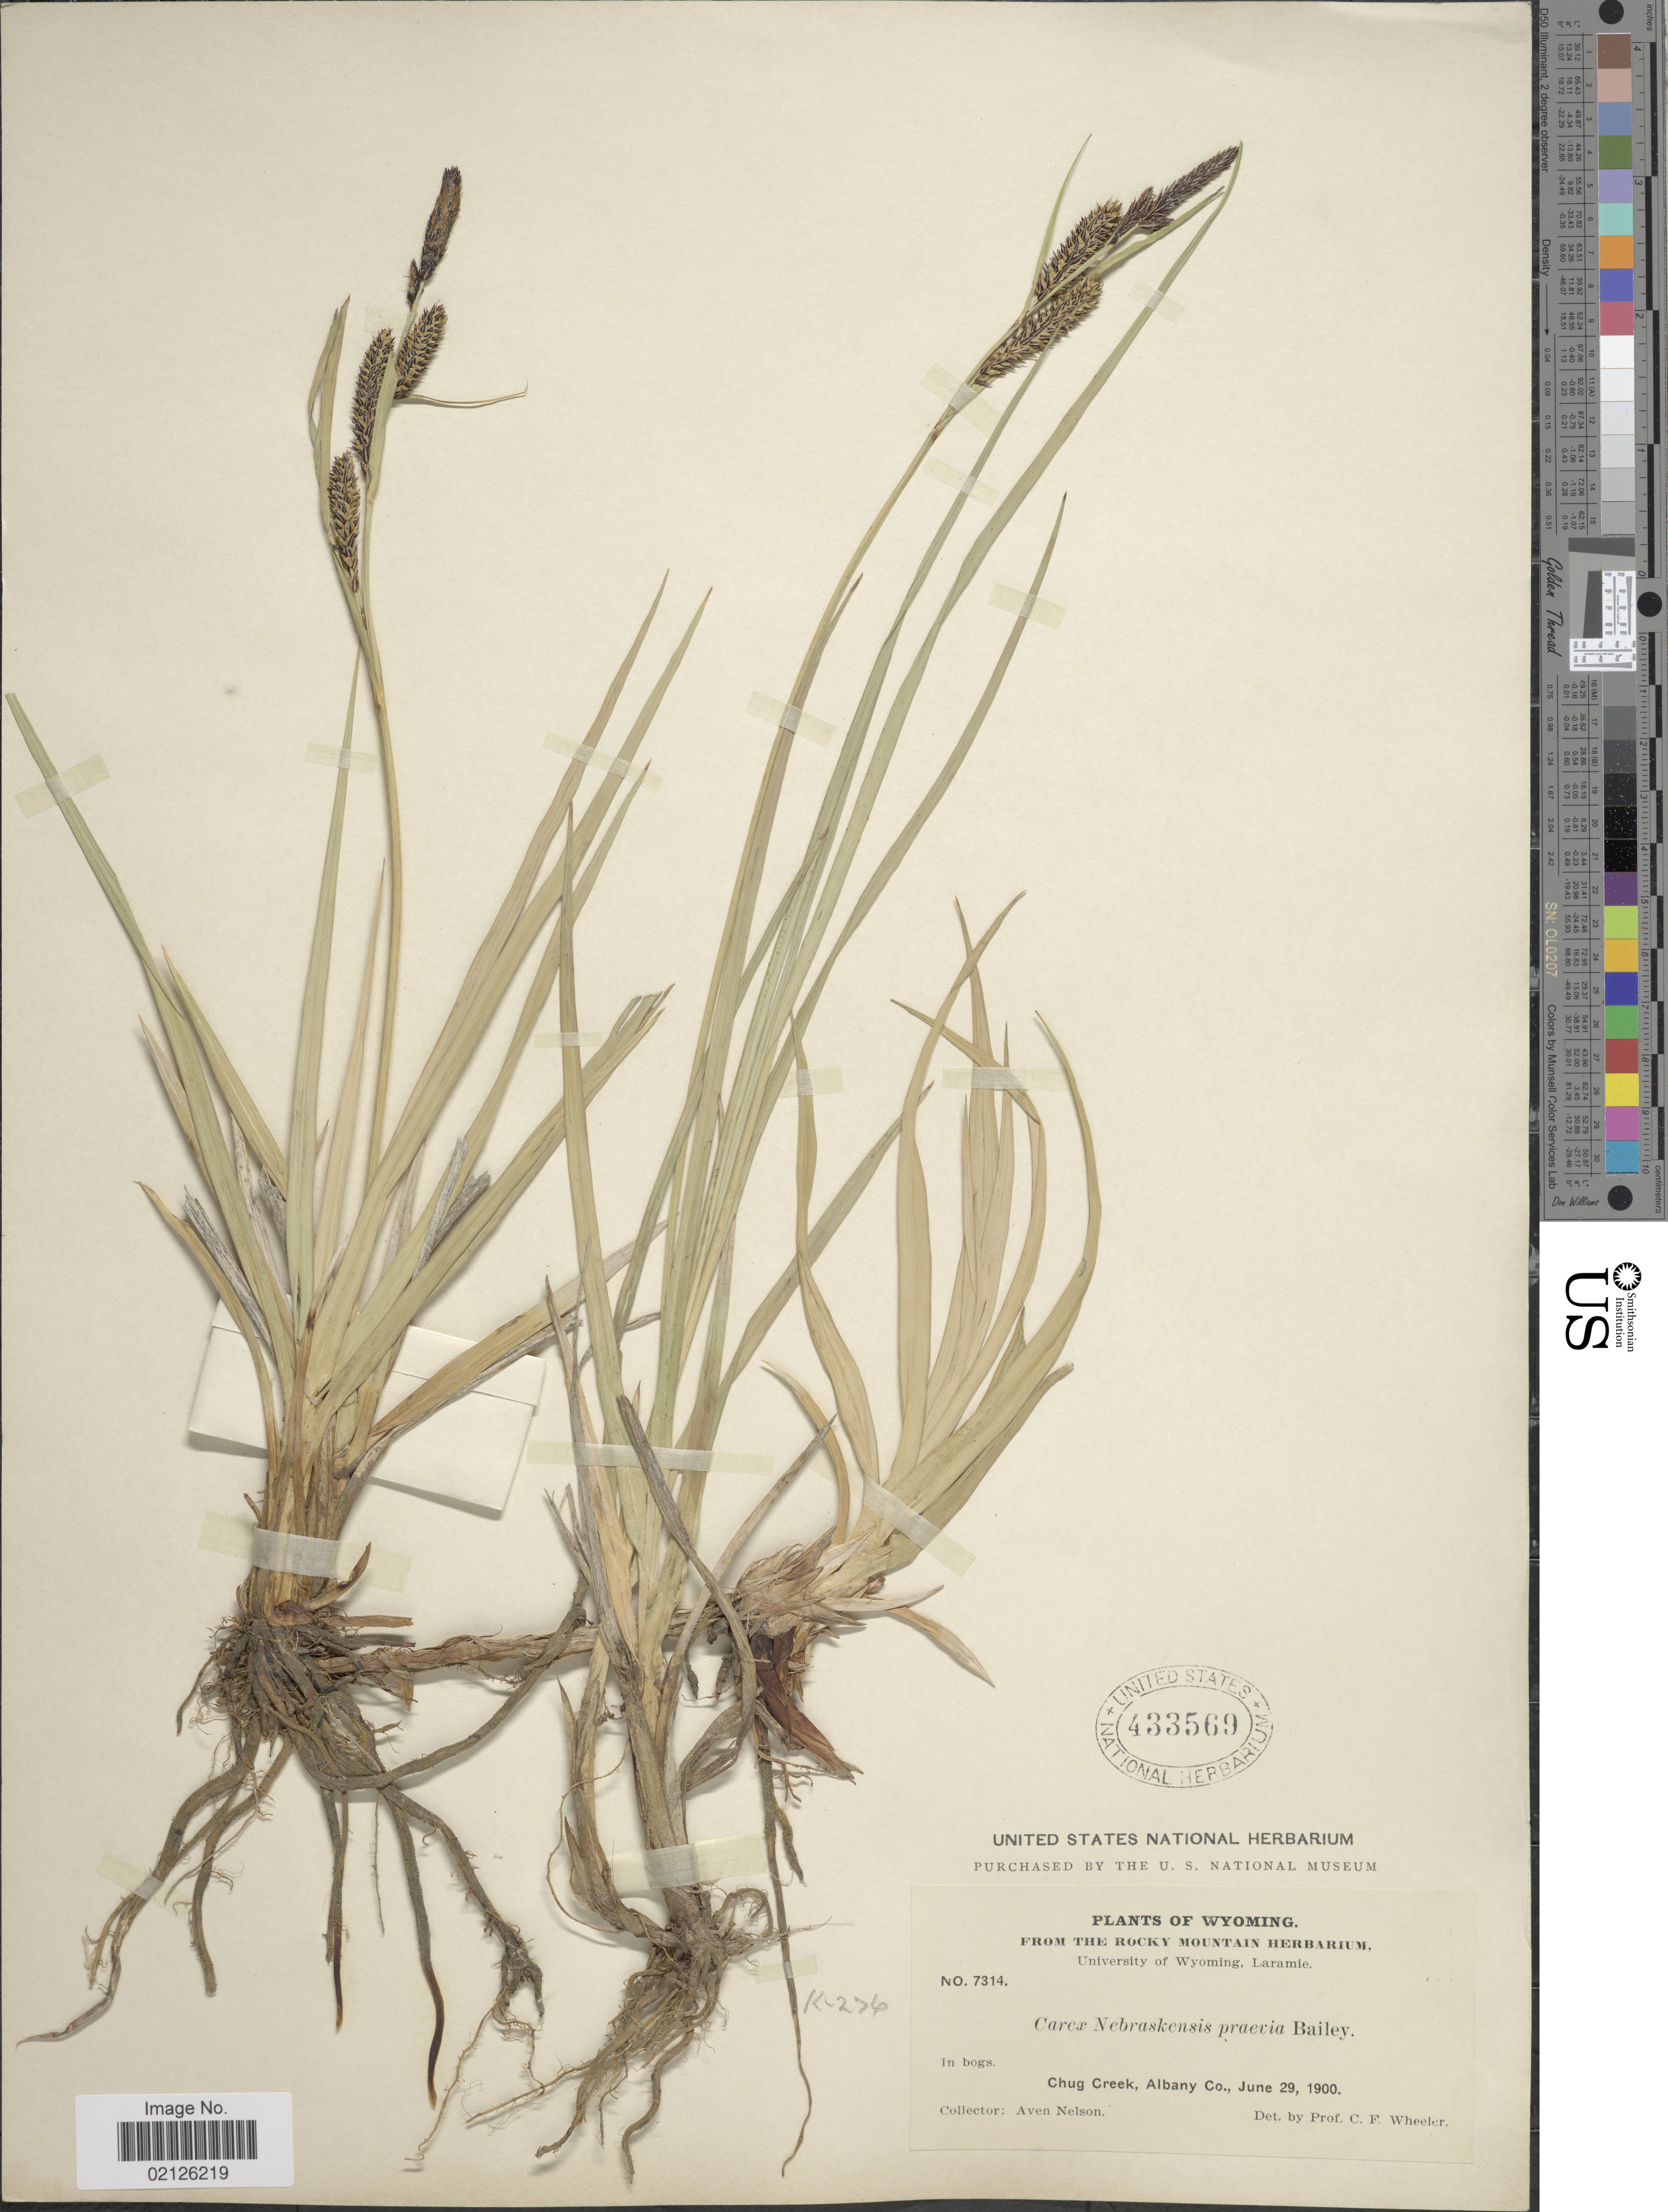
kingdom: Plantae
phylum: Tracheophyta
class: Liliopsida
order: Poales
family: Cyperaceae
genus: Carex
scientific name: Carex nebrascensis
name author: Dewey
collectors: A. Nelson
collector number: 7314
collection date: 1900-06-29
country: United States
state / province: Wyoming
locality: Chug Creek, Albany Co.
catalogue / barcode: US 433569